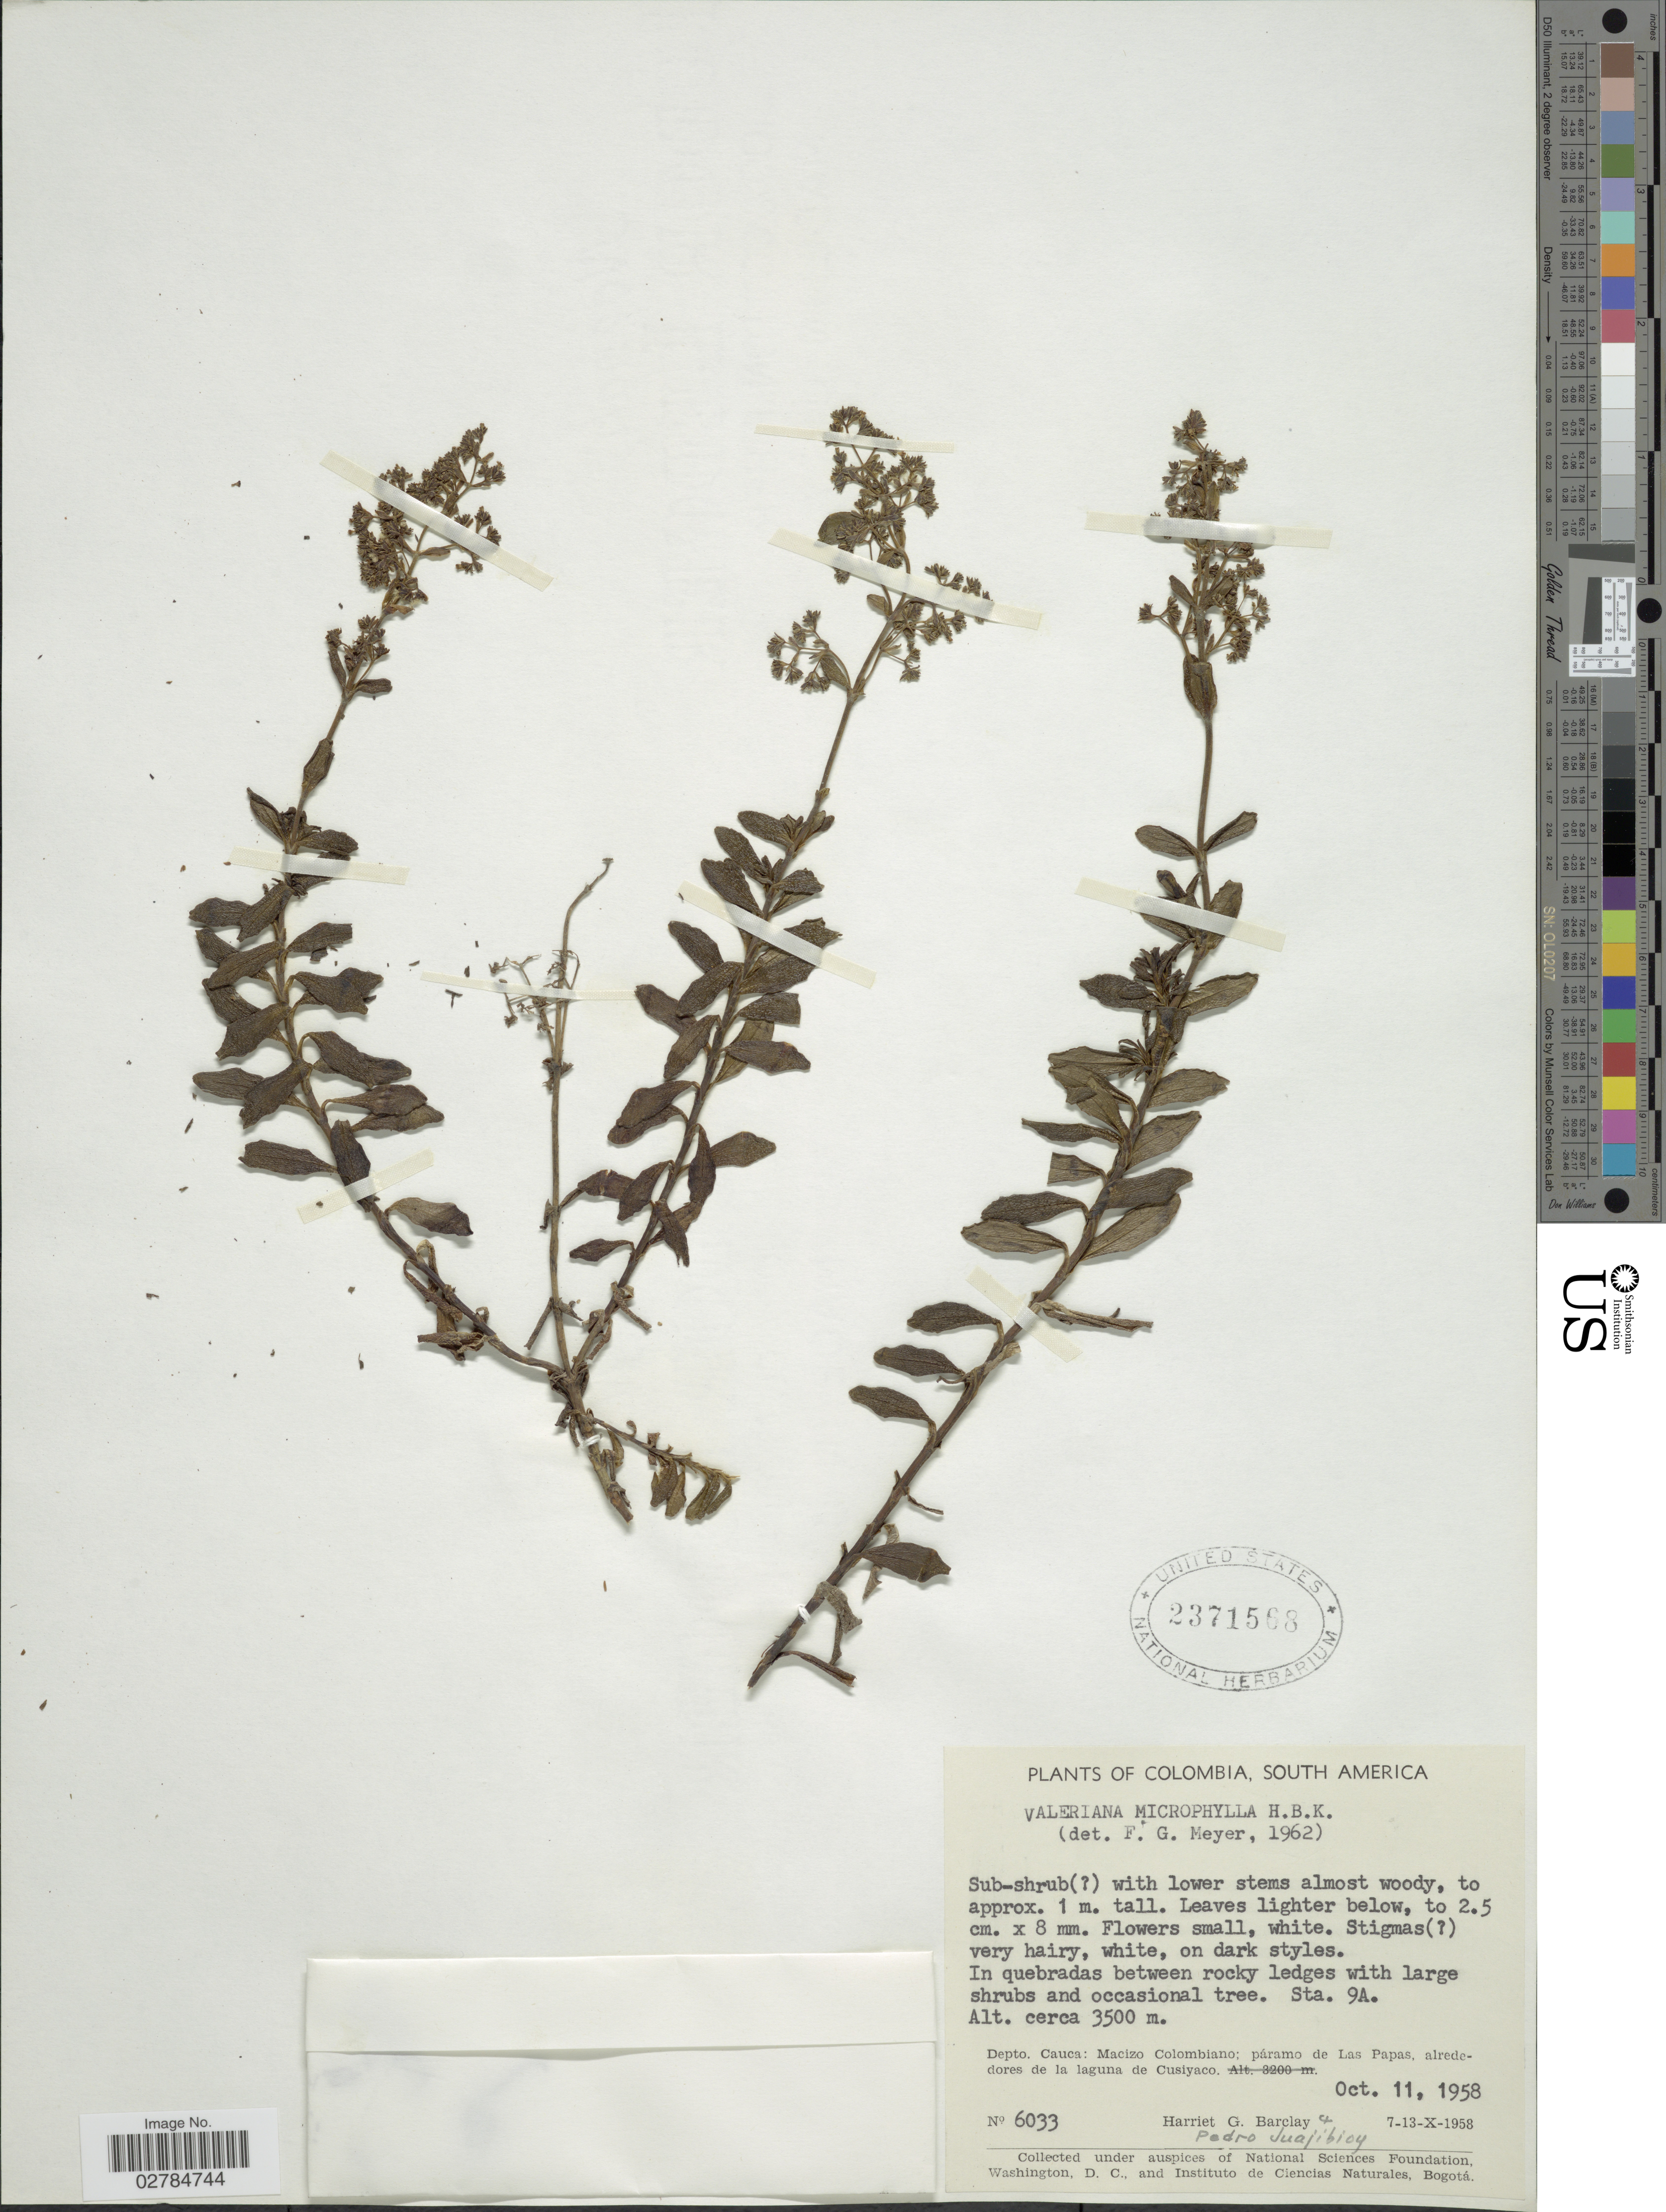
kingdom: Plantae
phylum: Tracheophyta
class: Magnoliopsida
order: Dipsacales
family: Caprifoliaceae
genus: Valeriana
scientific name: Valeriana microphylla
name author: Kunth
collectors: H. G. Barclay & P. Juajibioy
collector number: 6033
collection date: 1958-10-11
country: Colombia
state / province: Cauca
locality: In quebradas between rocky ledges with large shrubs and occasional tree. Sta. 9A. Depto. Cauca: Macizo Colombiano; páramo de Las Papas, alrededores de la laguna de Cusiyaco.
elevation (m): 3500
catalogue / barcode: US 2371568